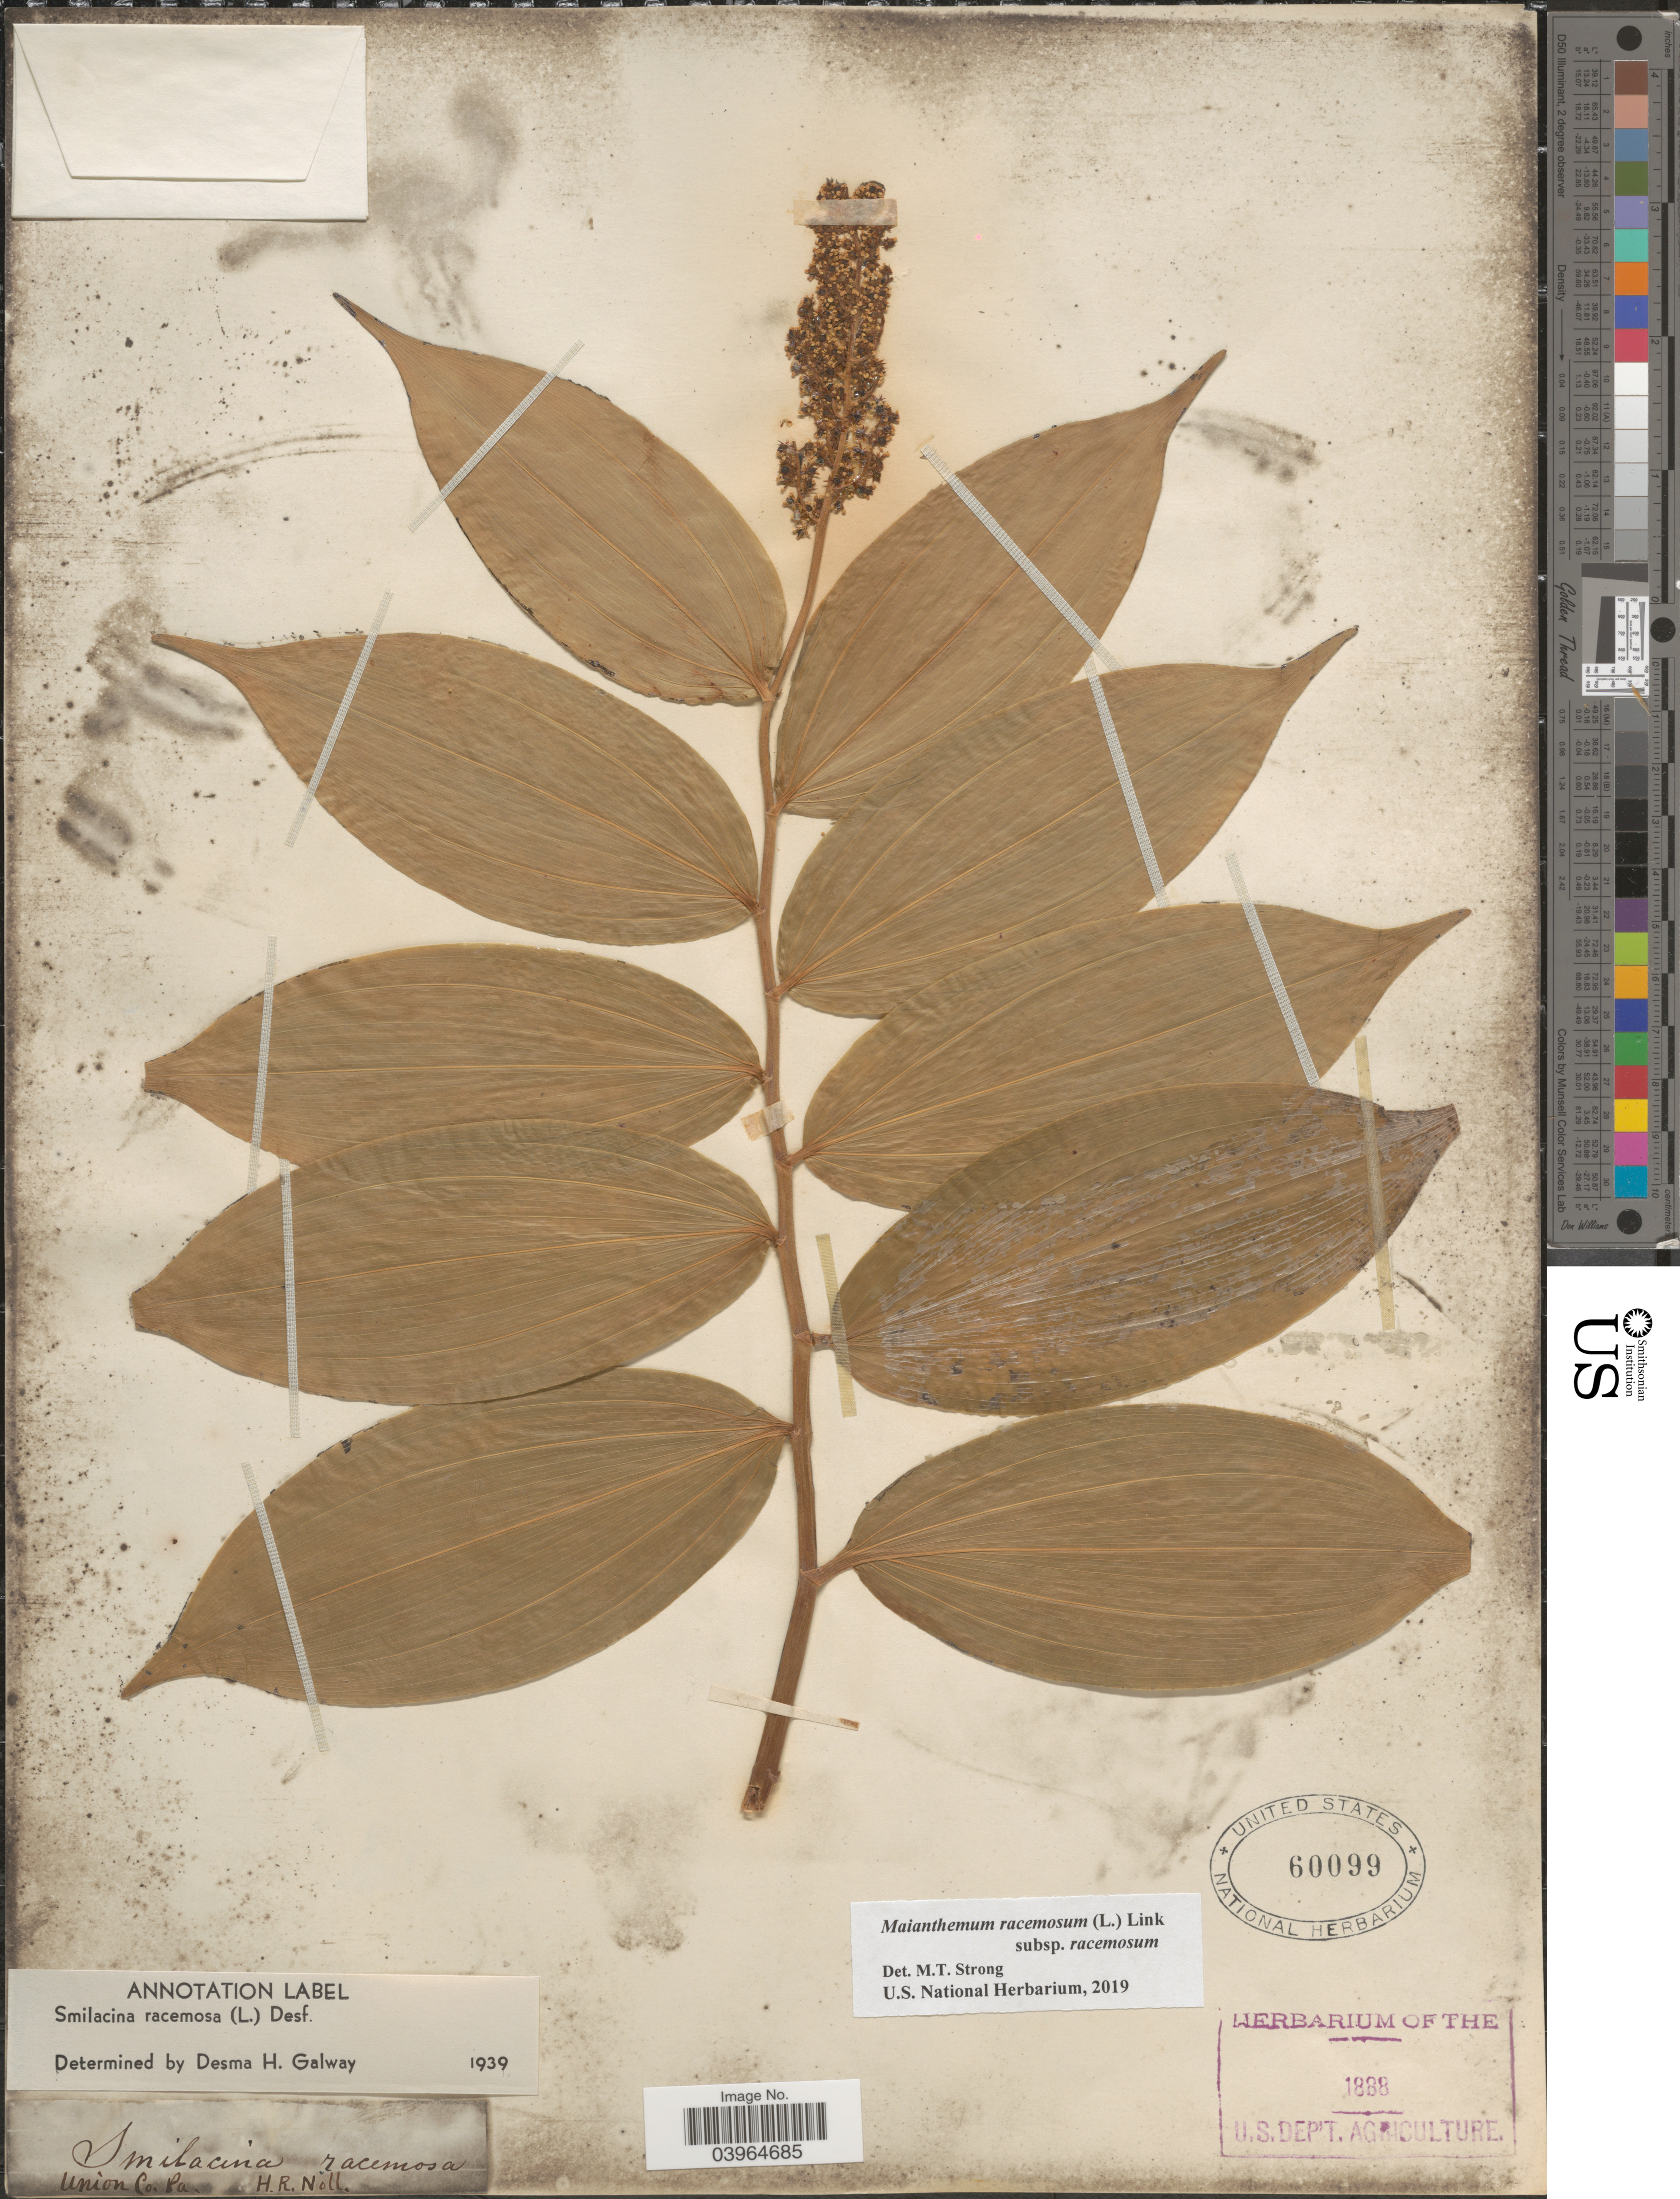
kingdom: Plantae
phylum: Tracheophyta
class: Liliopsida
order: Asparagales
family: Asparagaceae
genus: Maianthemum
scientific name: Maianthemum racemosum subsp. racemosum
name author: (L.) Link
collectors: H. Noll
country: United States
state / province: Pennsylvania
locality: Union Co.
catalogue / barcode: US 60099